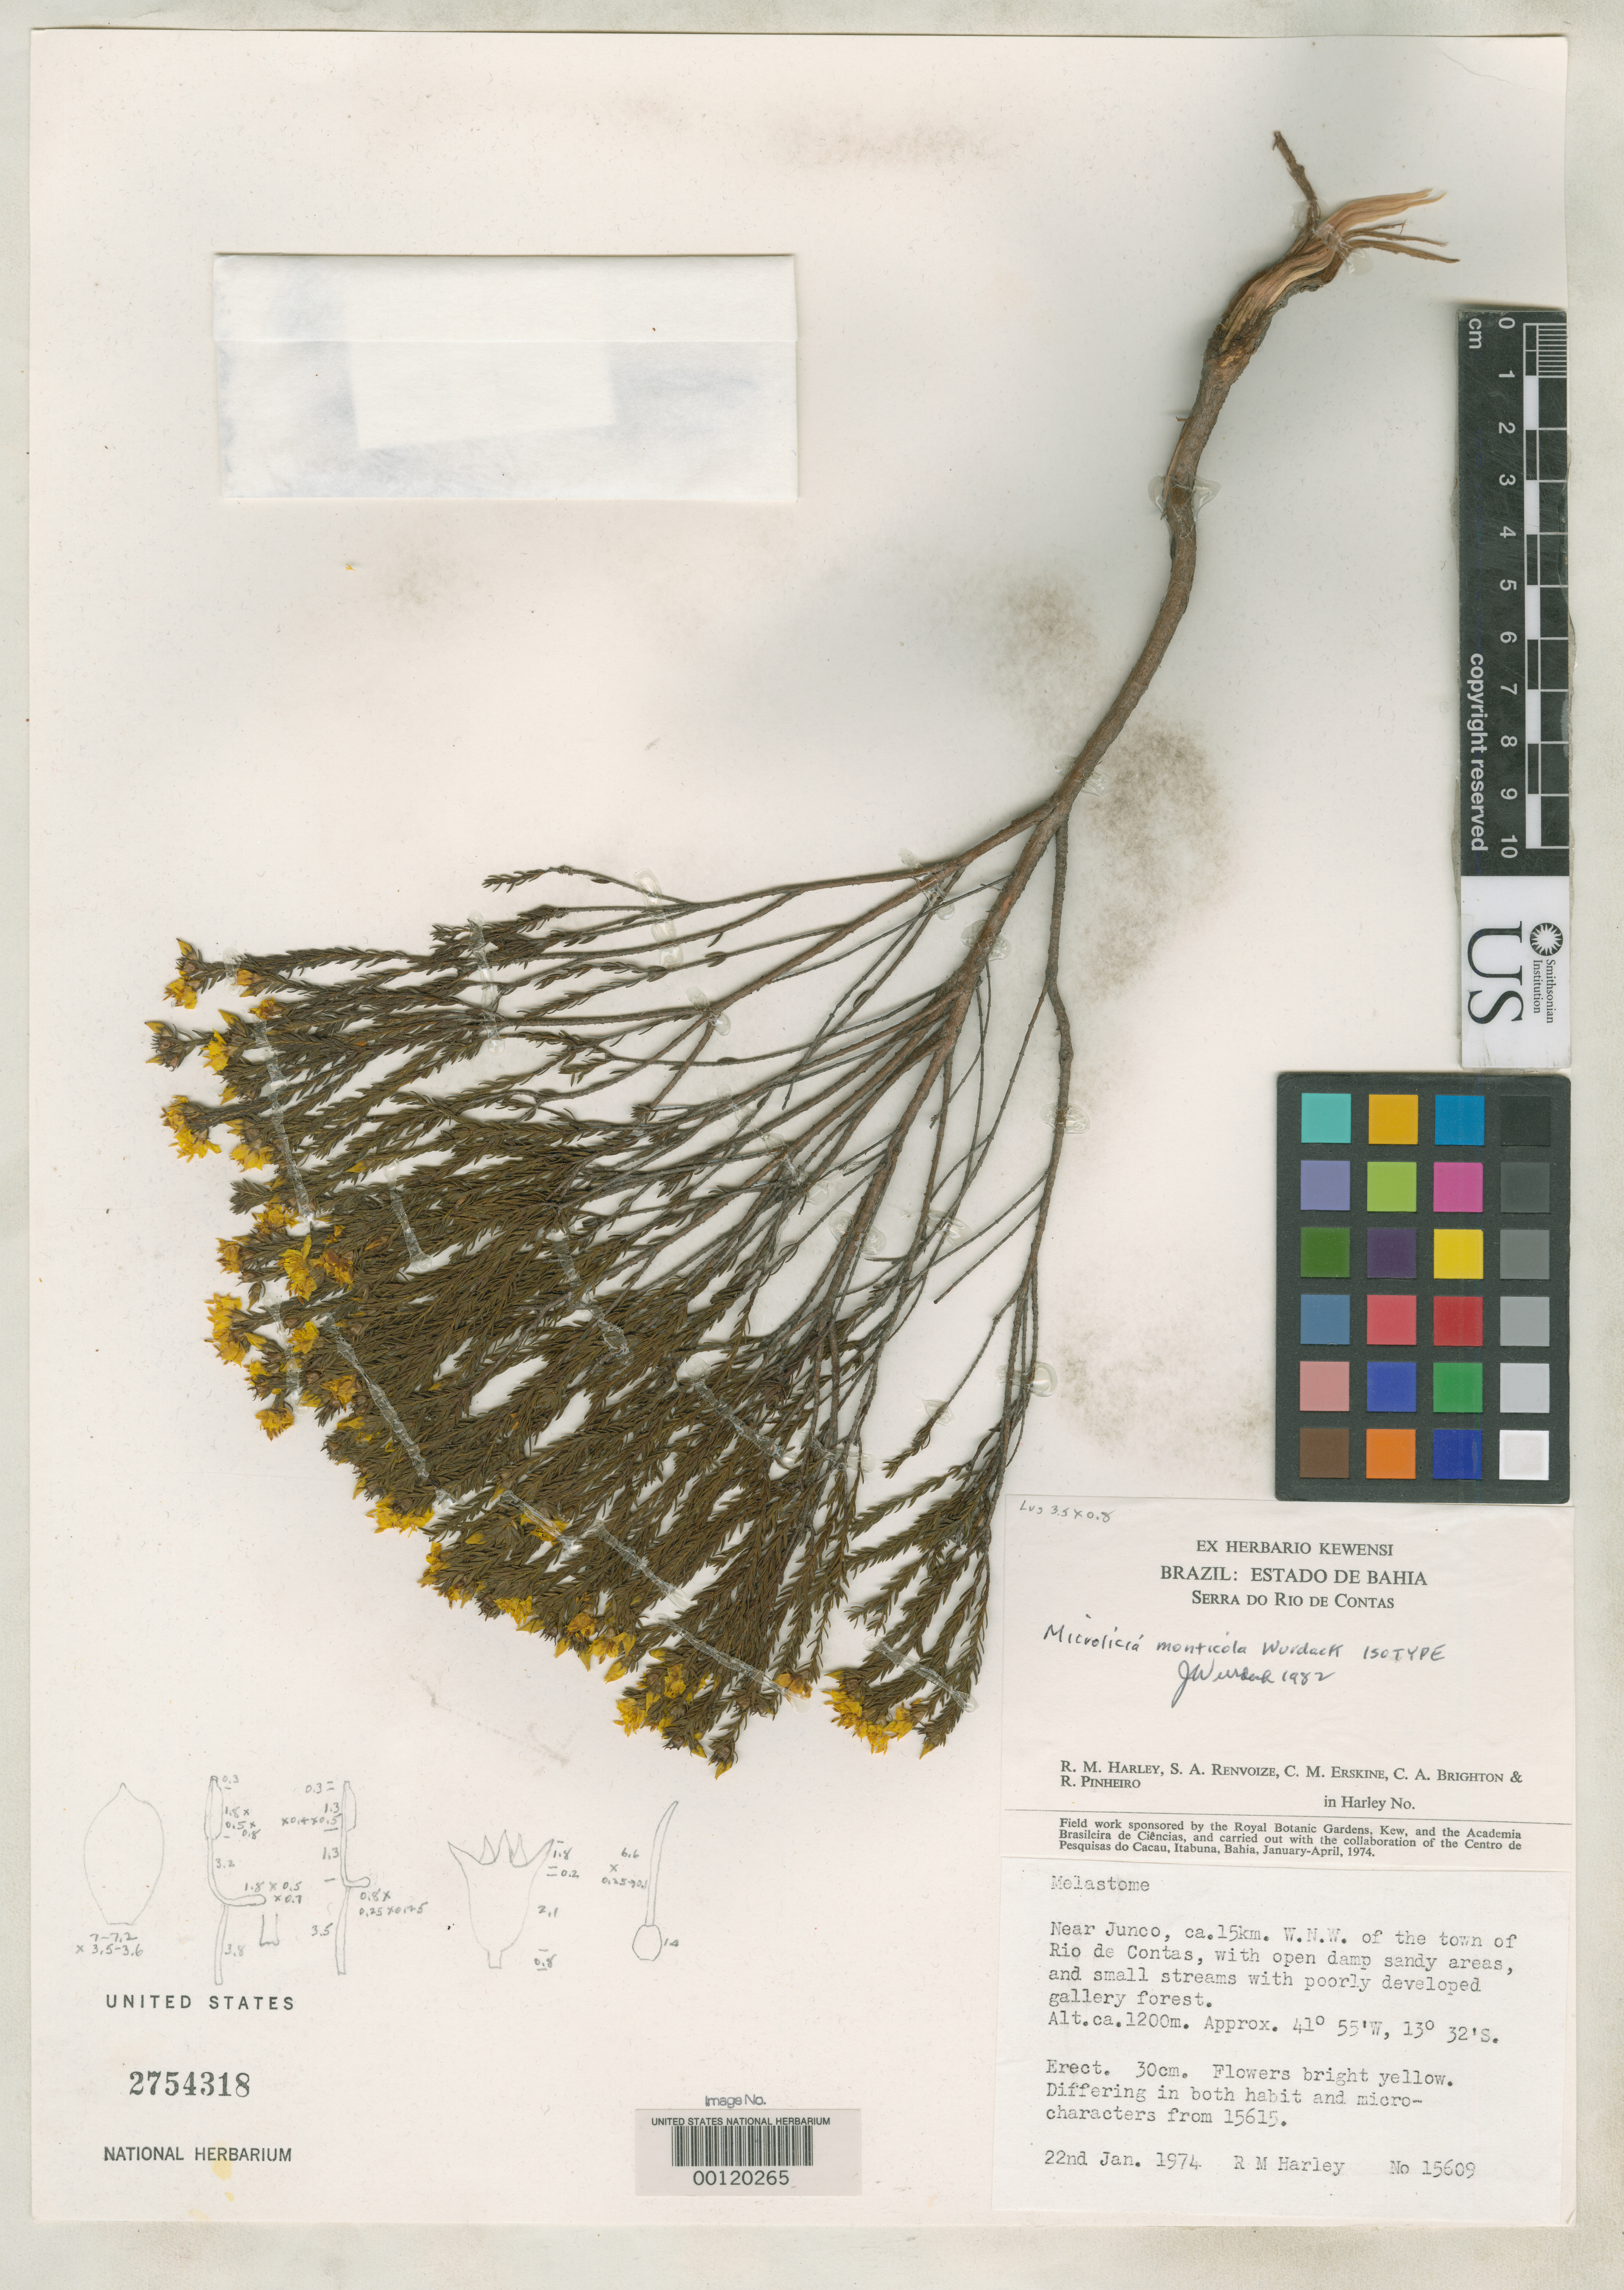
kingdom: Plantae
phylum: Tracheophyta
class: Magnoliopsida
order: Myrtales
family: Melastomataceae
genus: Microlicia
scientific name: Microlicia monticola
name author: Wurdack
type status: Isotype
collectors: R. M. Harley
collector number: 15609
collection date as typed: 22 Jan 1974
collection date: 1974-01-22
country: Brazil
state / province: Bahia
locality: Serra do Rio de Contas, near Junco, WNW of Rio de Contas.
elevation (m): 1200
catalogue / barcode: US 2754318